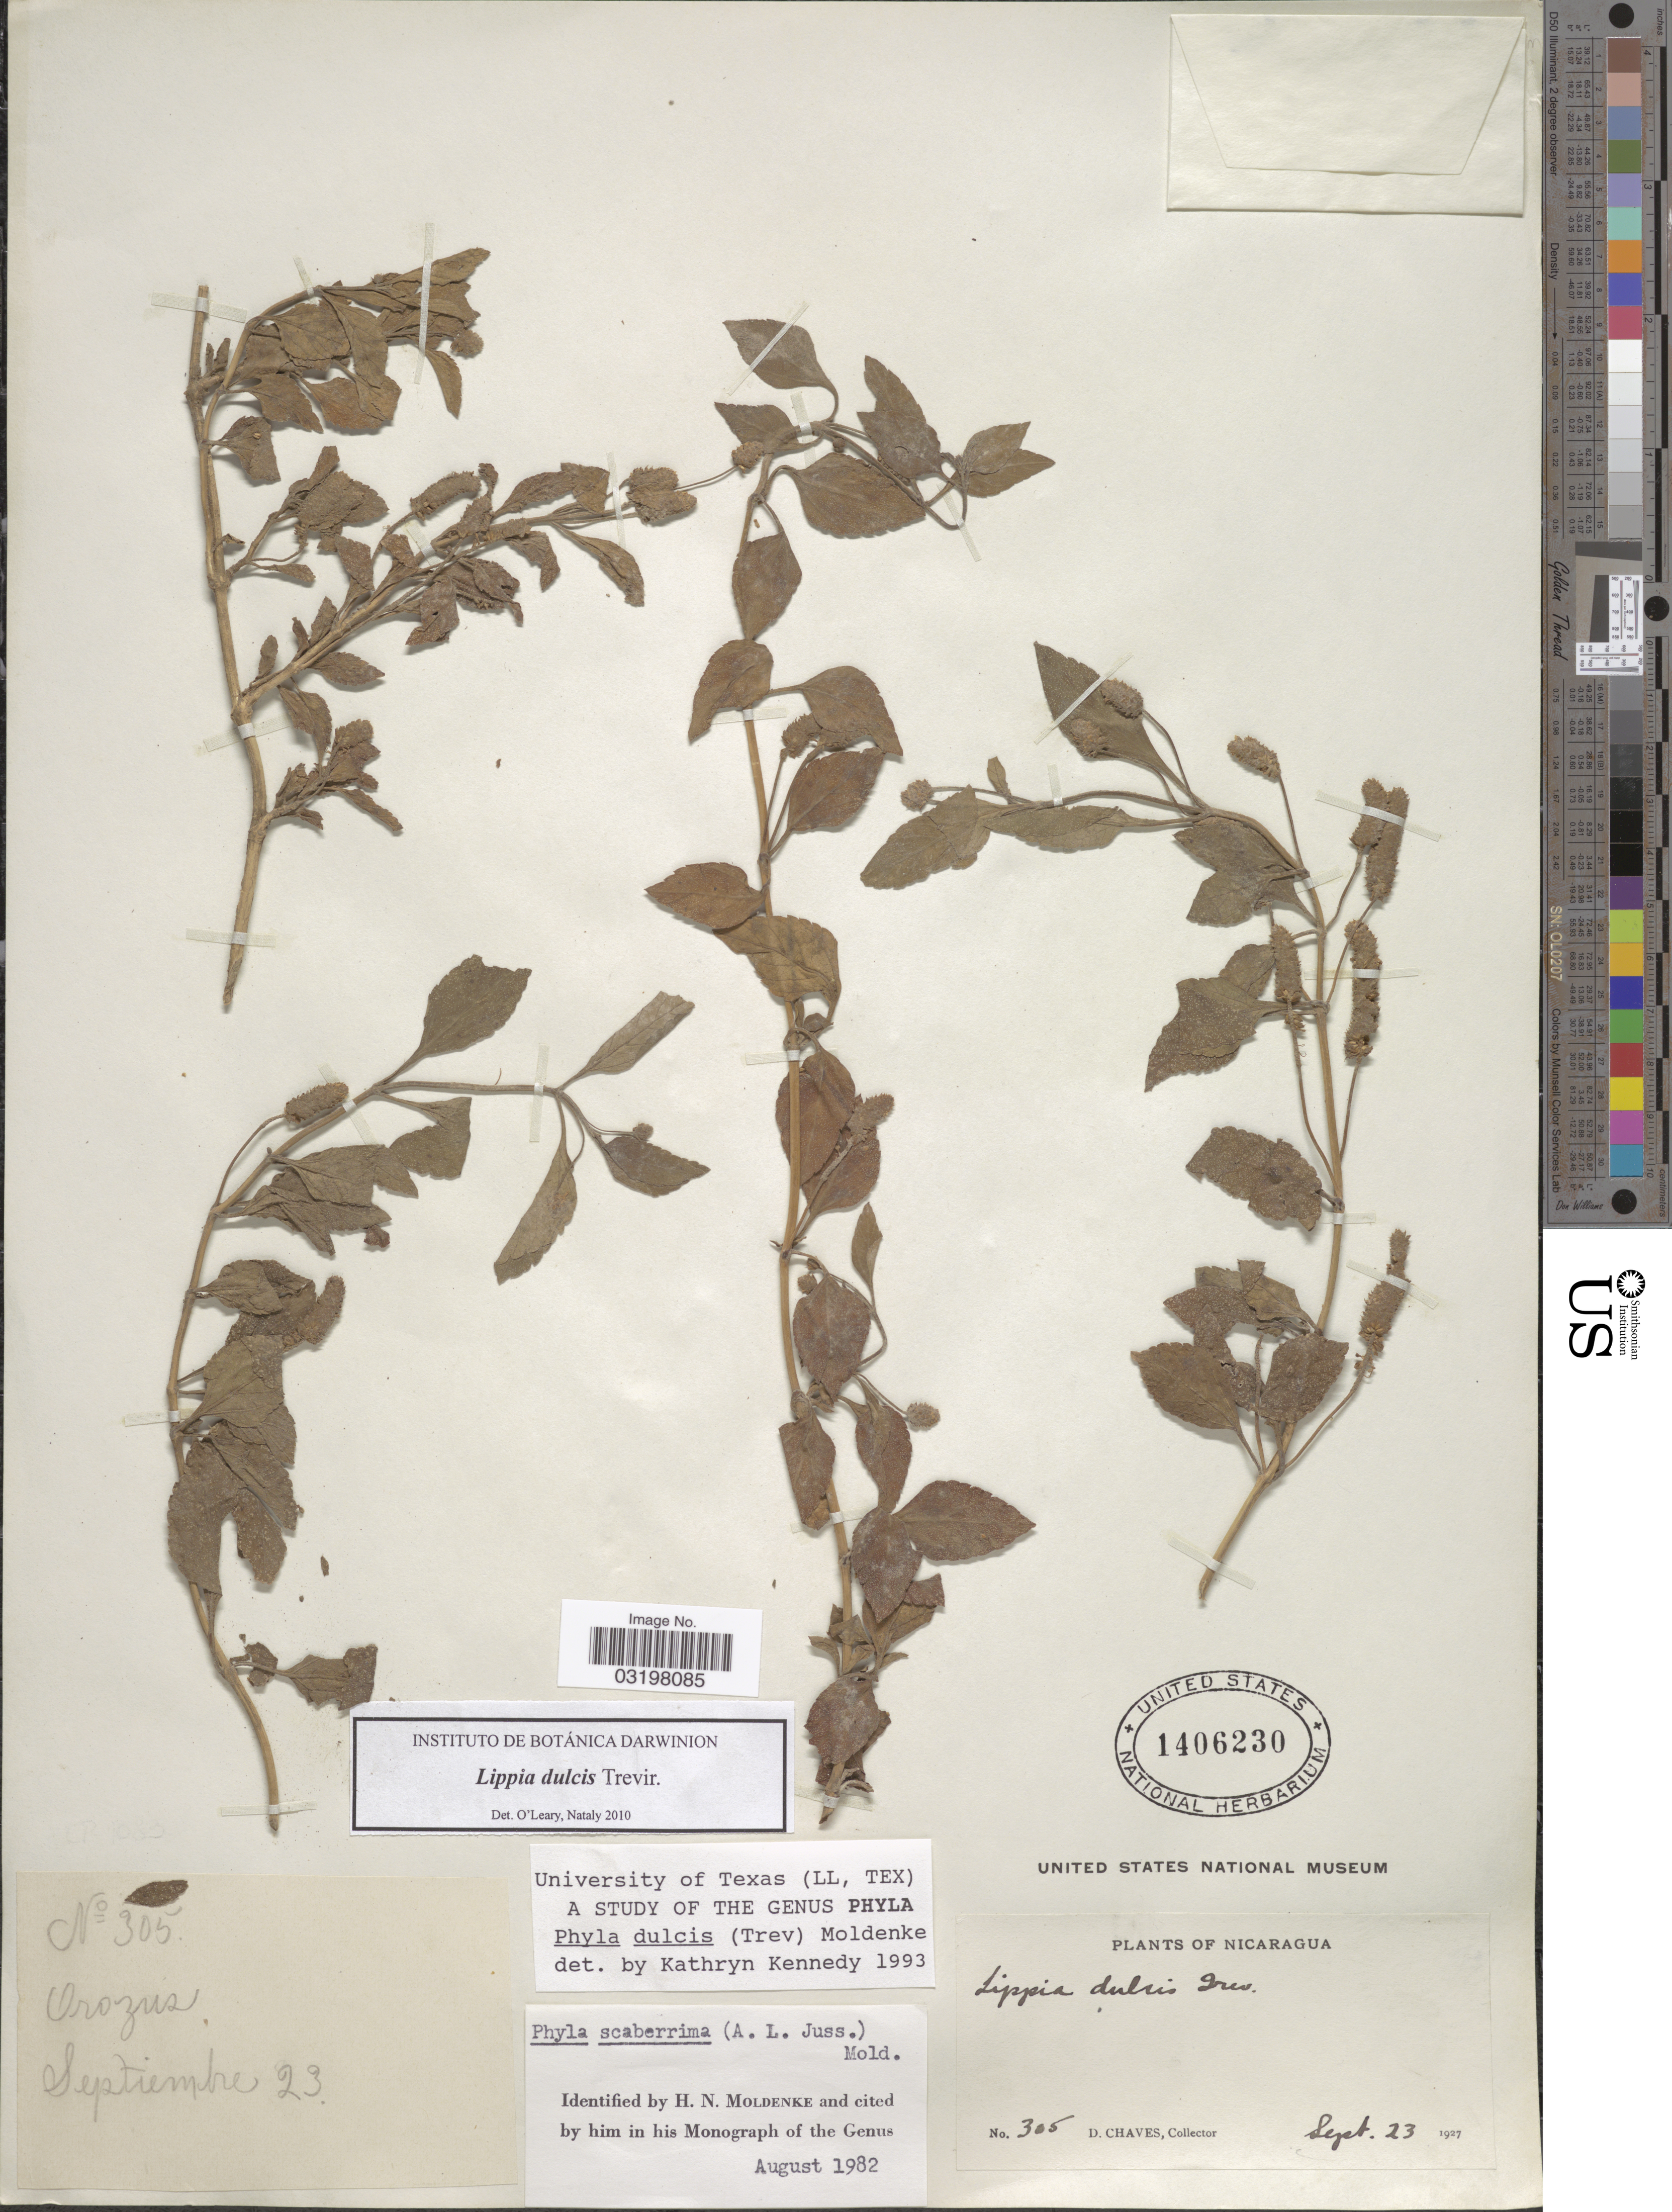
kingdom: Plantae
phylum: Tracheophyta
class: Magnoliopsida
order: Lamiales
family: Verbenaceae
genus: Lippia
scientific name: Lippia dulcis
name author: Trevis.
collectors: D. Chaves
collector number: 305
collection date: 1927-09-23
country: Nicaragua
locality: Orozus.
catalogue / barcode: US 1406230